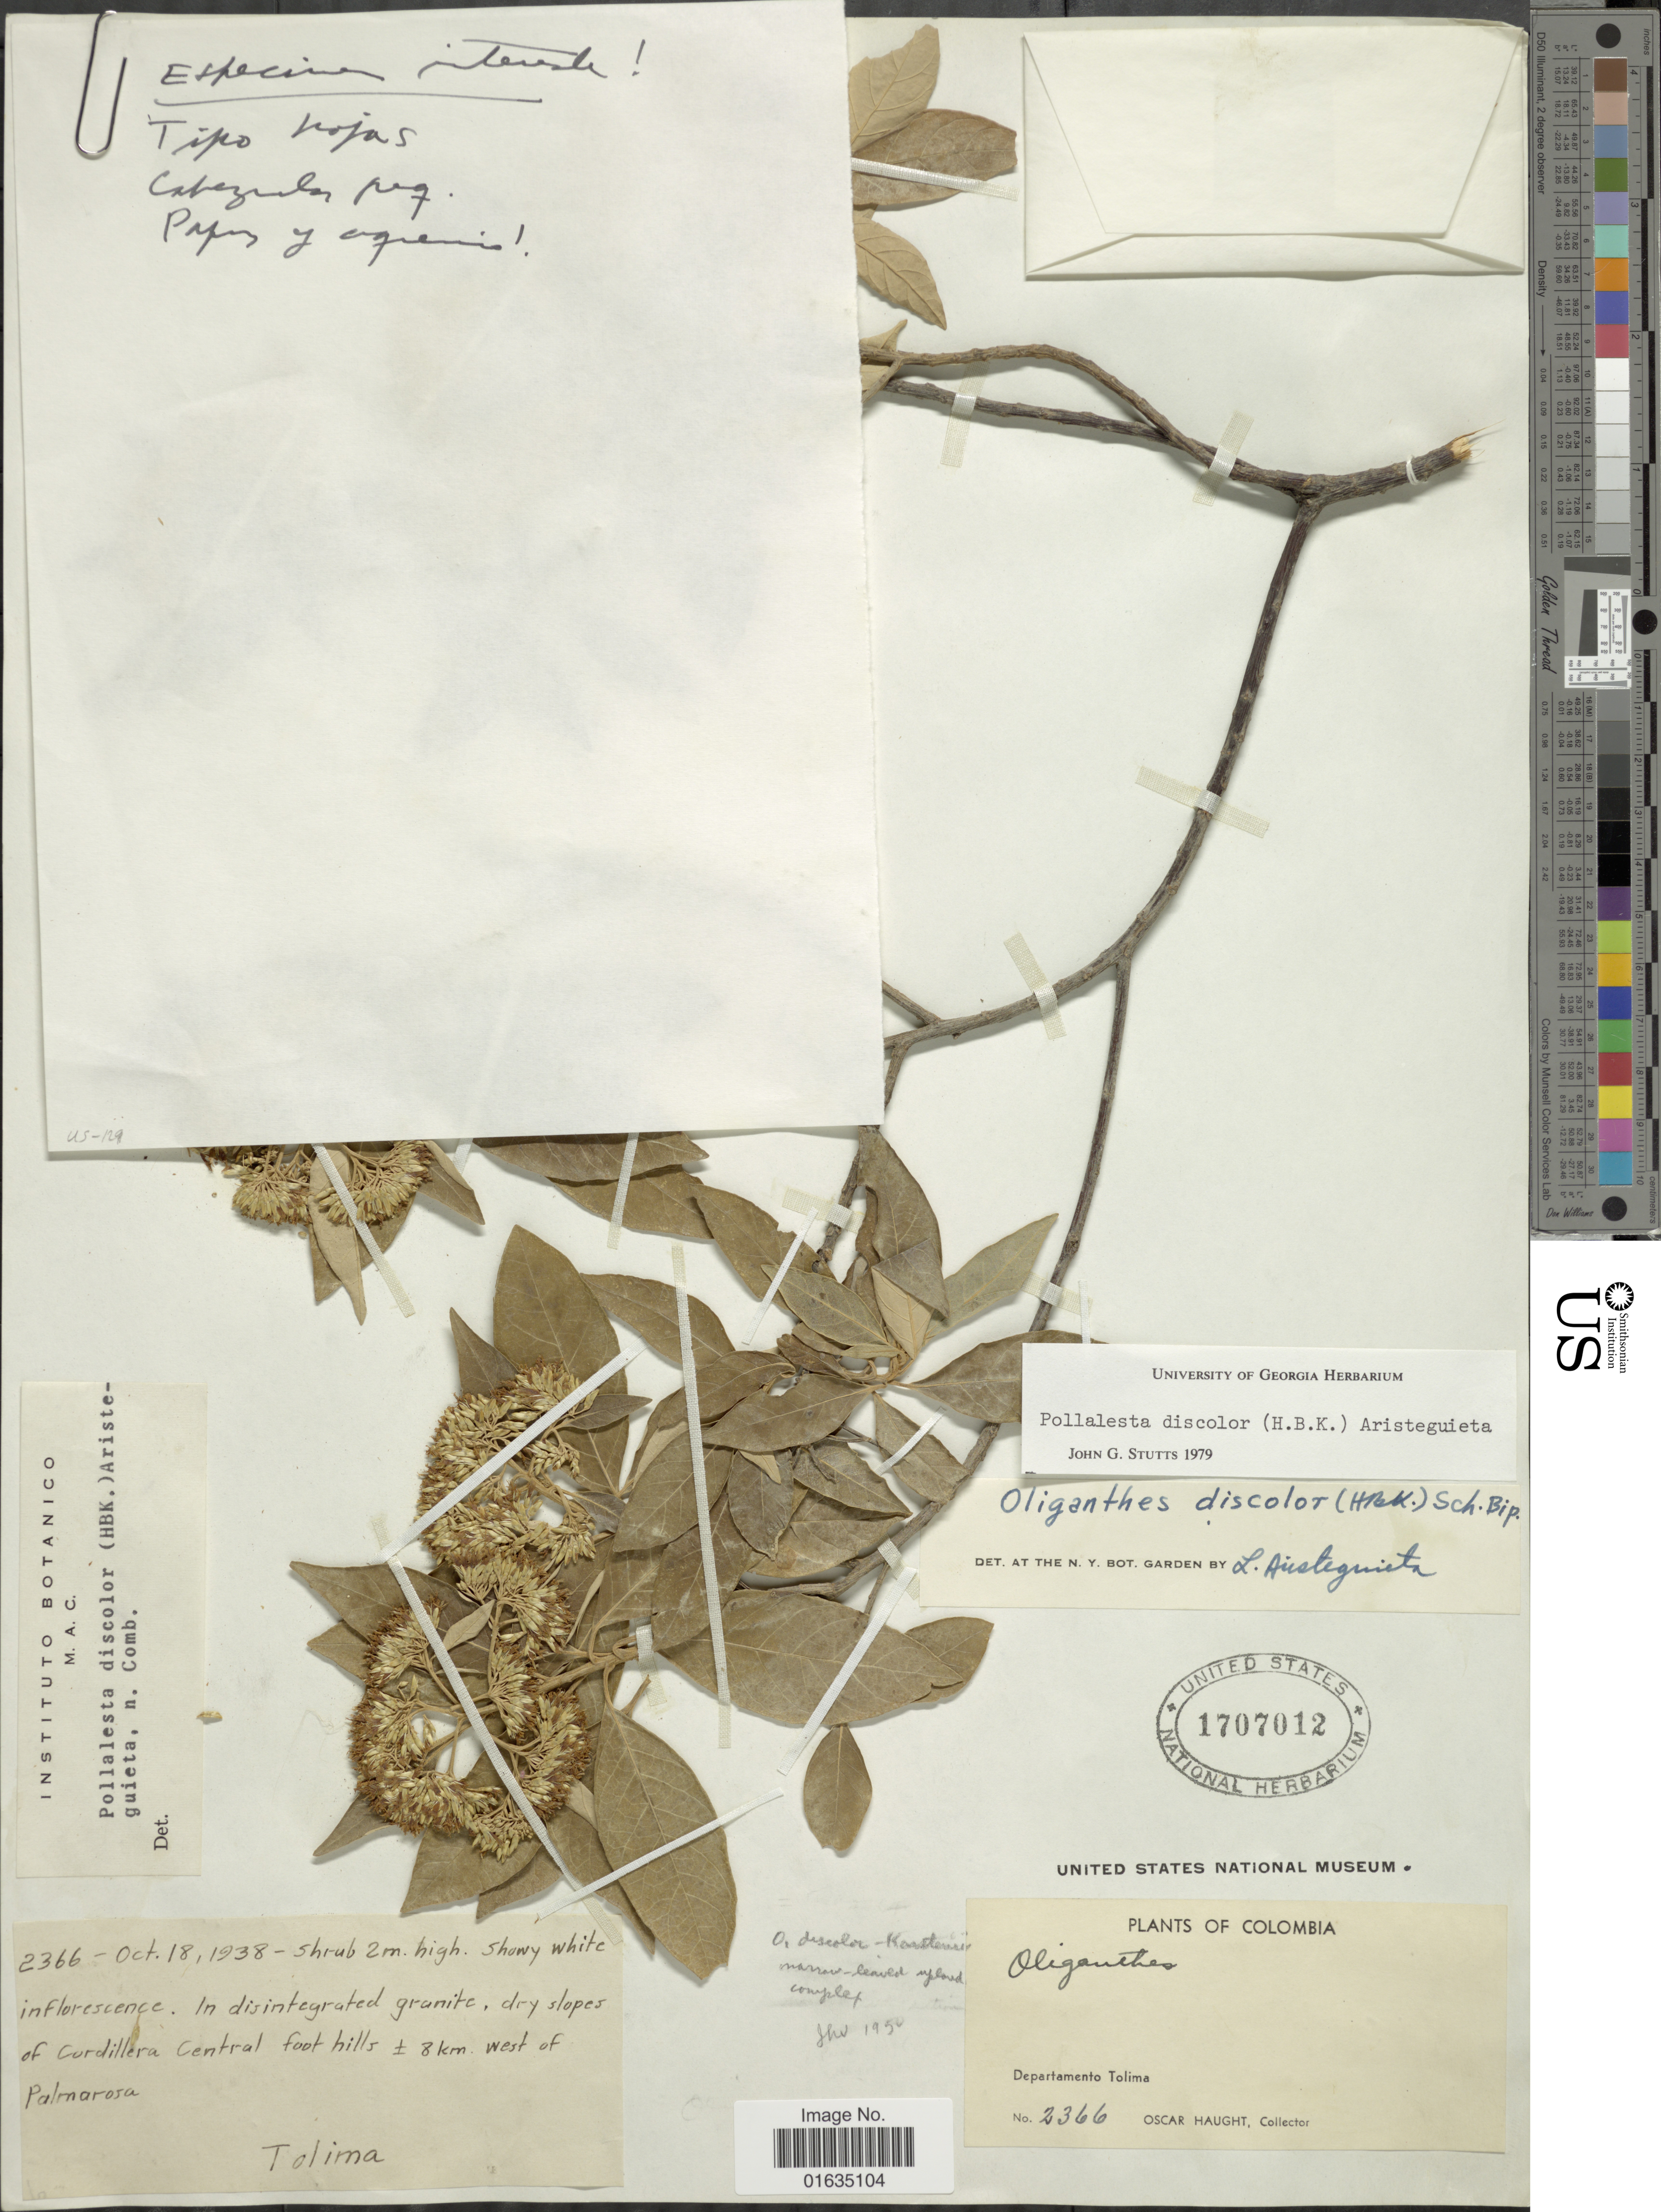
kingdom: Plantae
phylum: Tracheophyta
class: Magnoliopsida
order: Asterales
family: Asteraceae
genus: Pollalesta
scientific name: Pollalesta discolor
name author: (Kunth) Aristeg.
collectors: O. Haught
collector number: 2366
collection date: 1938-10-18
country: Colombia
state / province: Tolima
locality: Departamento Tolima, dry slopes of Cordillera Central foot hills ± 8 km west of Palmarosa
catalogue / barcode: US 1707012